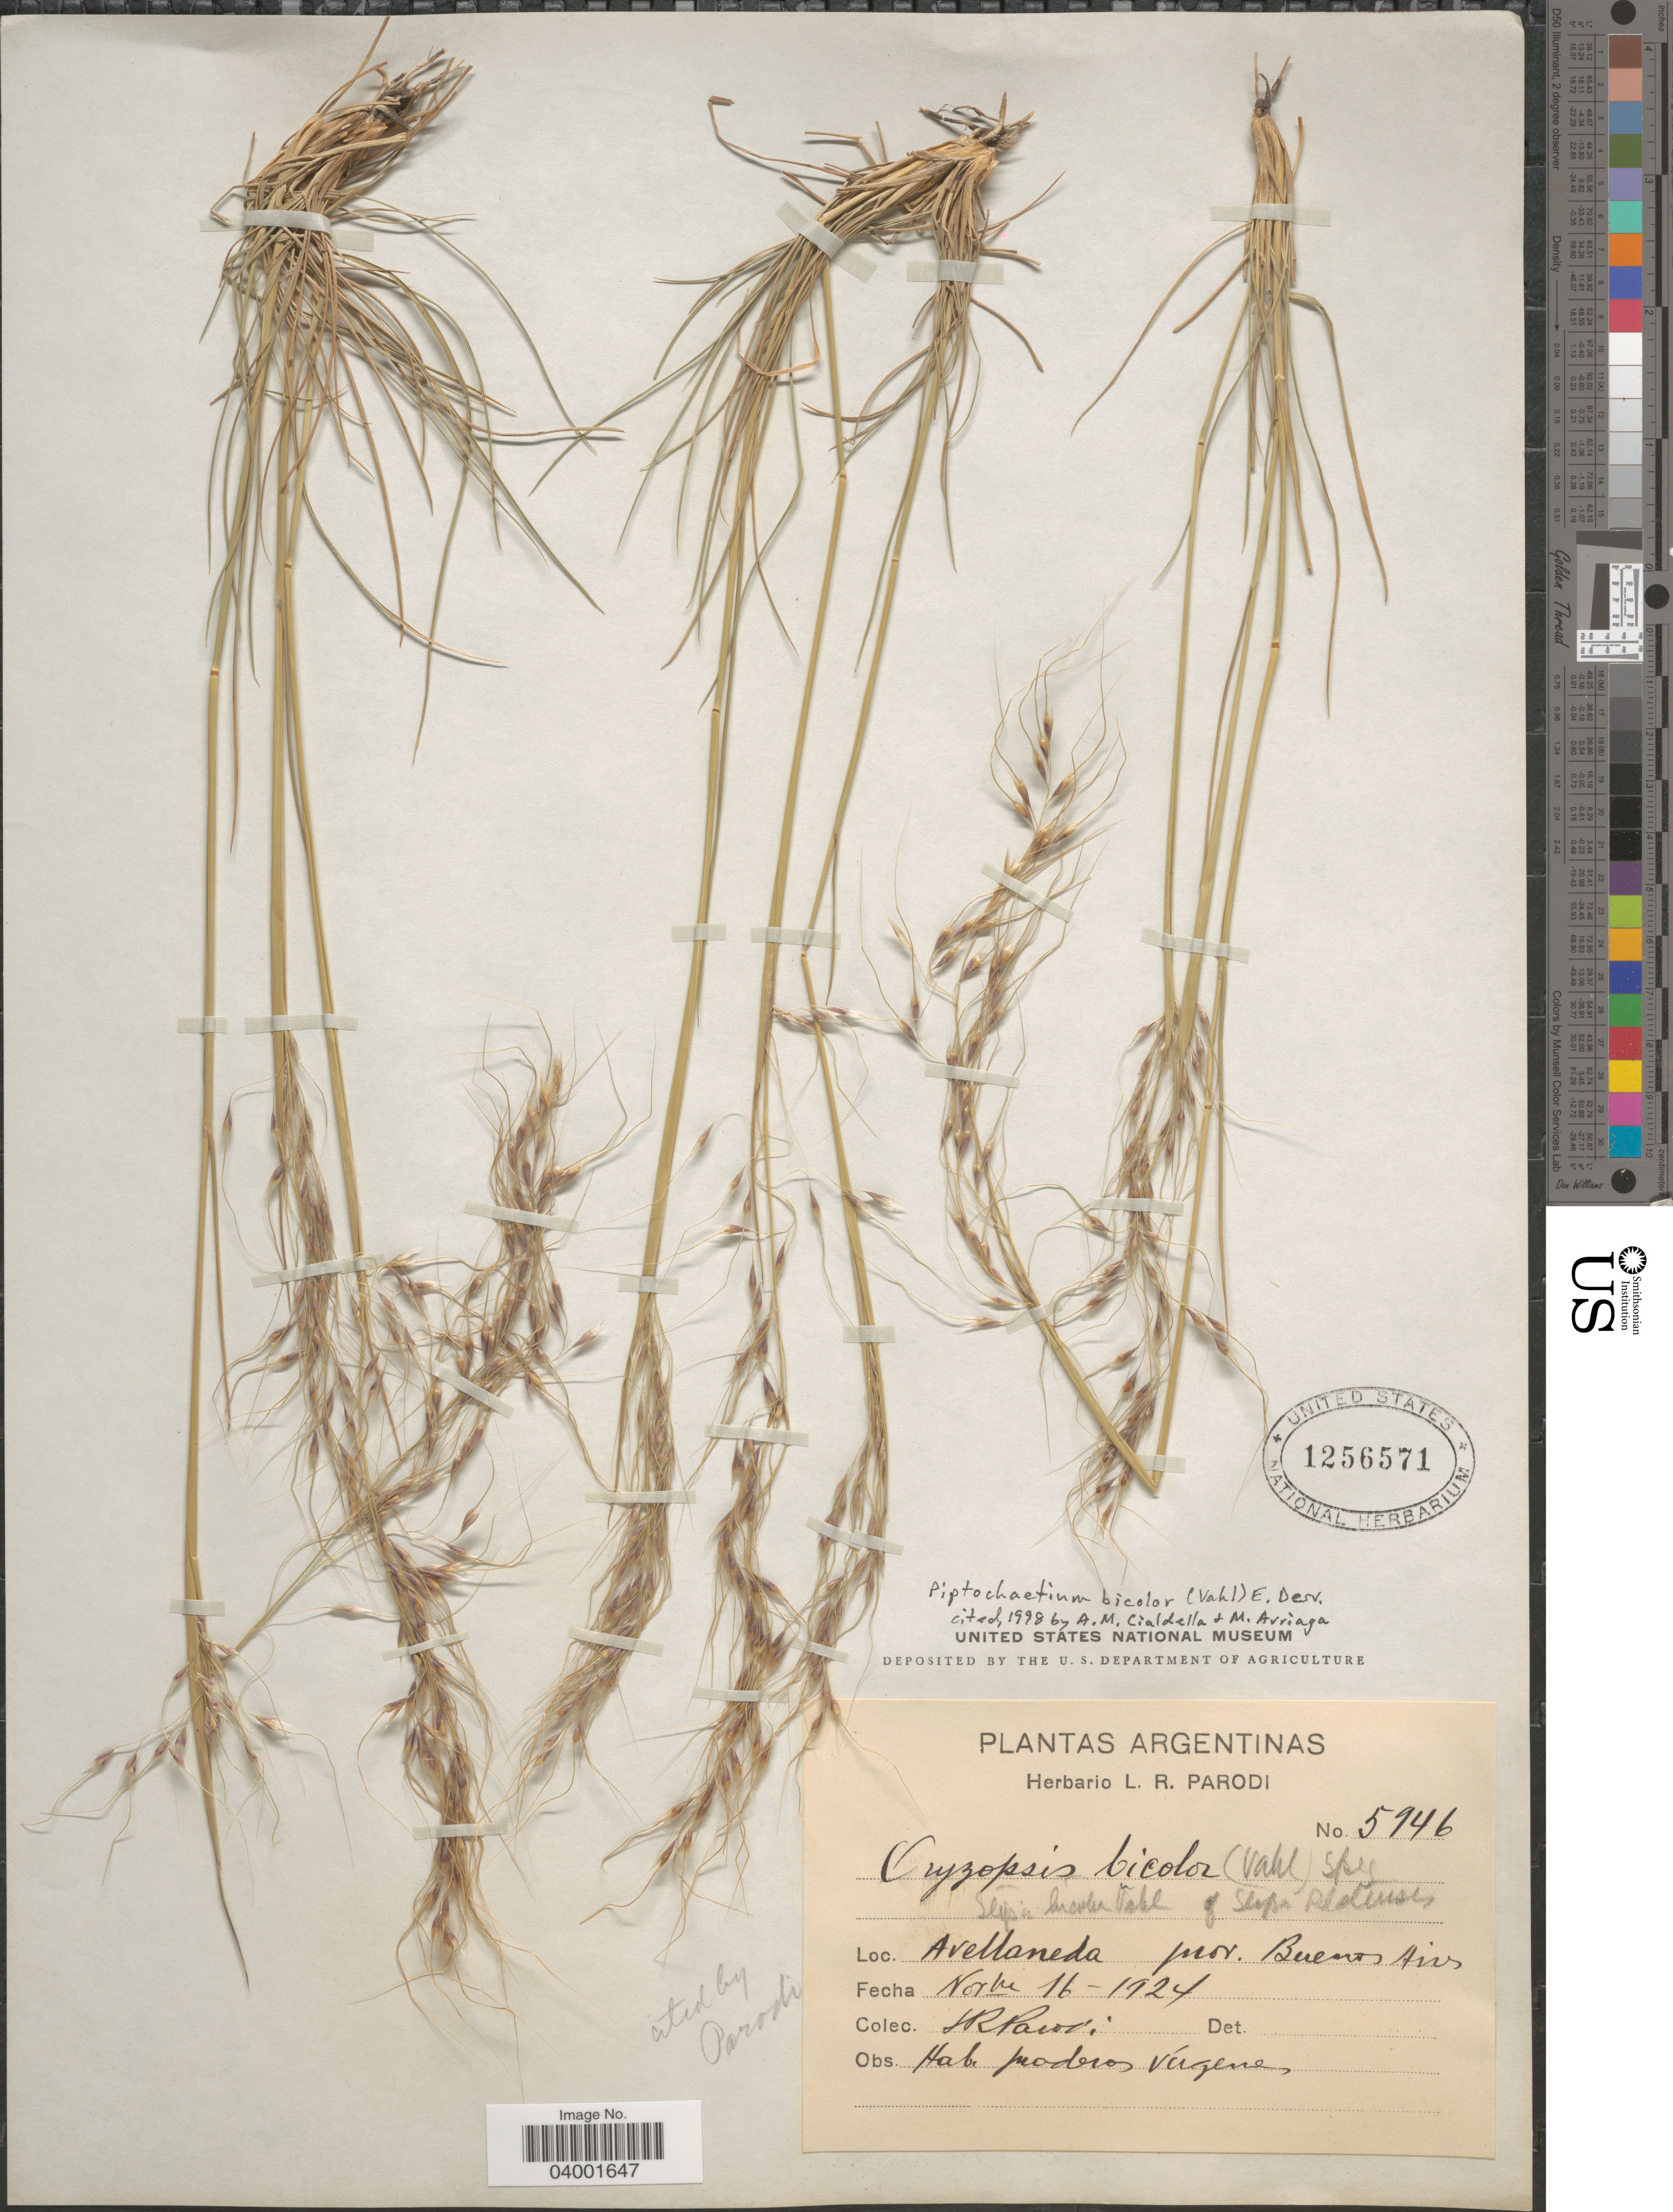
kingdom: Plantae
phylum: Tracheophyta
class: Liliopsida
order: Poales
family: Poaceae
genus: Piptochaetium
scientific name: Piptochaetium bicolor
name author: (Vahl) É. Desv.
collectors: L. R. Parodi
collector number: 5946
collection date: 1924-11-16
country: Argentina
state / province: Buenos Aires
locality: Avellaneda.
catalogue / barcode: US 1256571